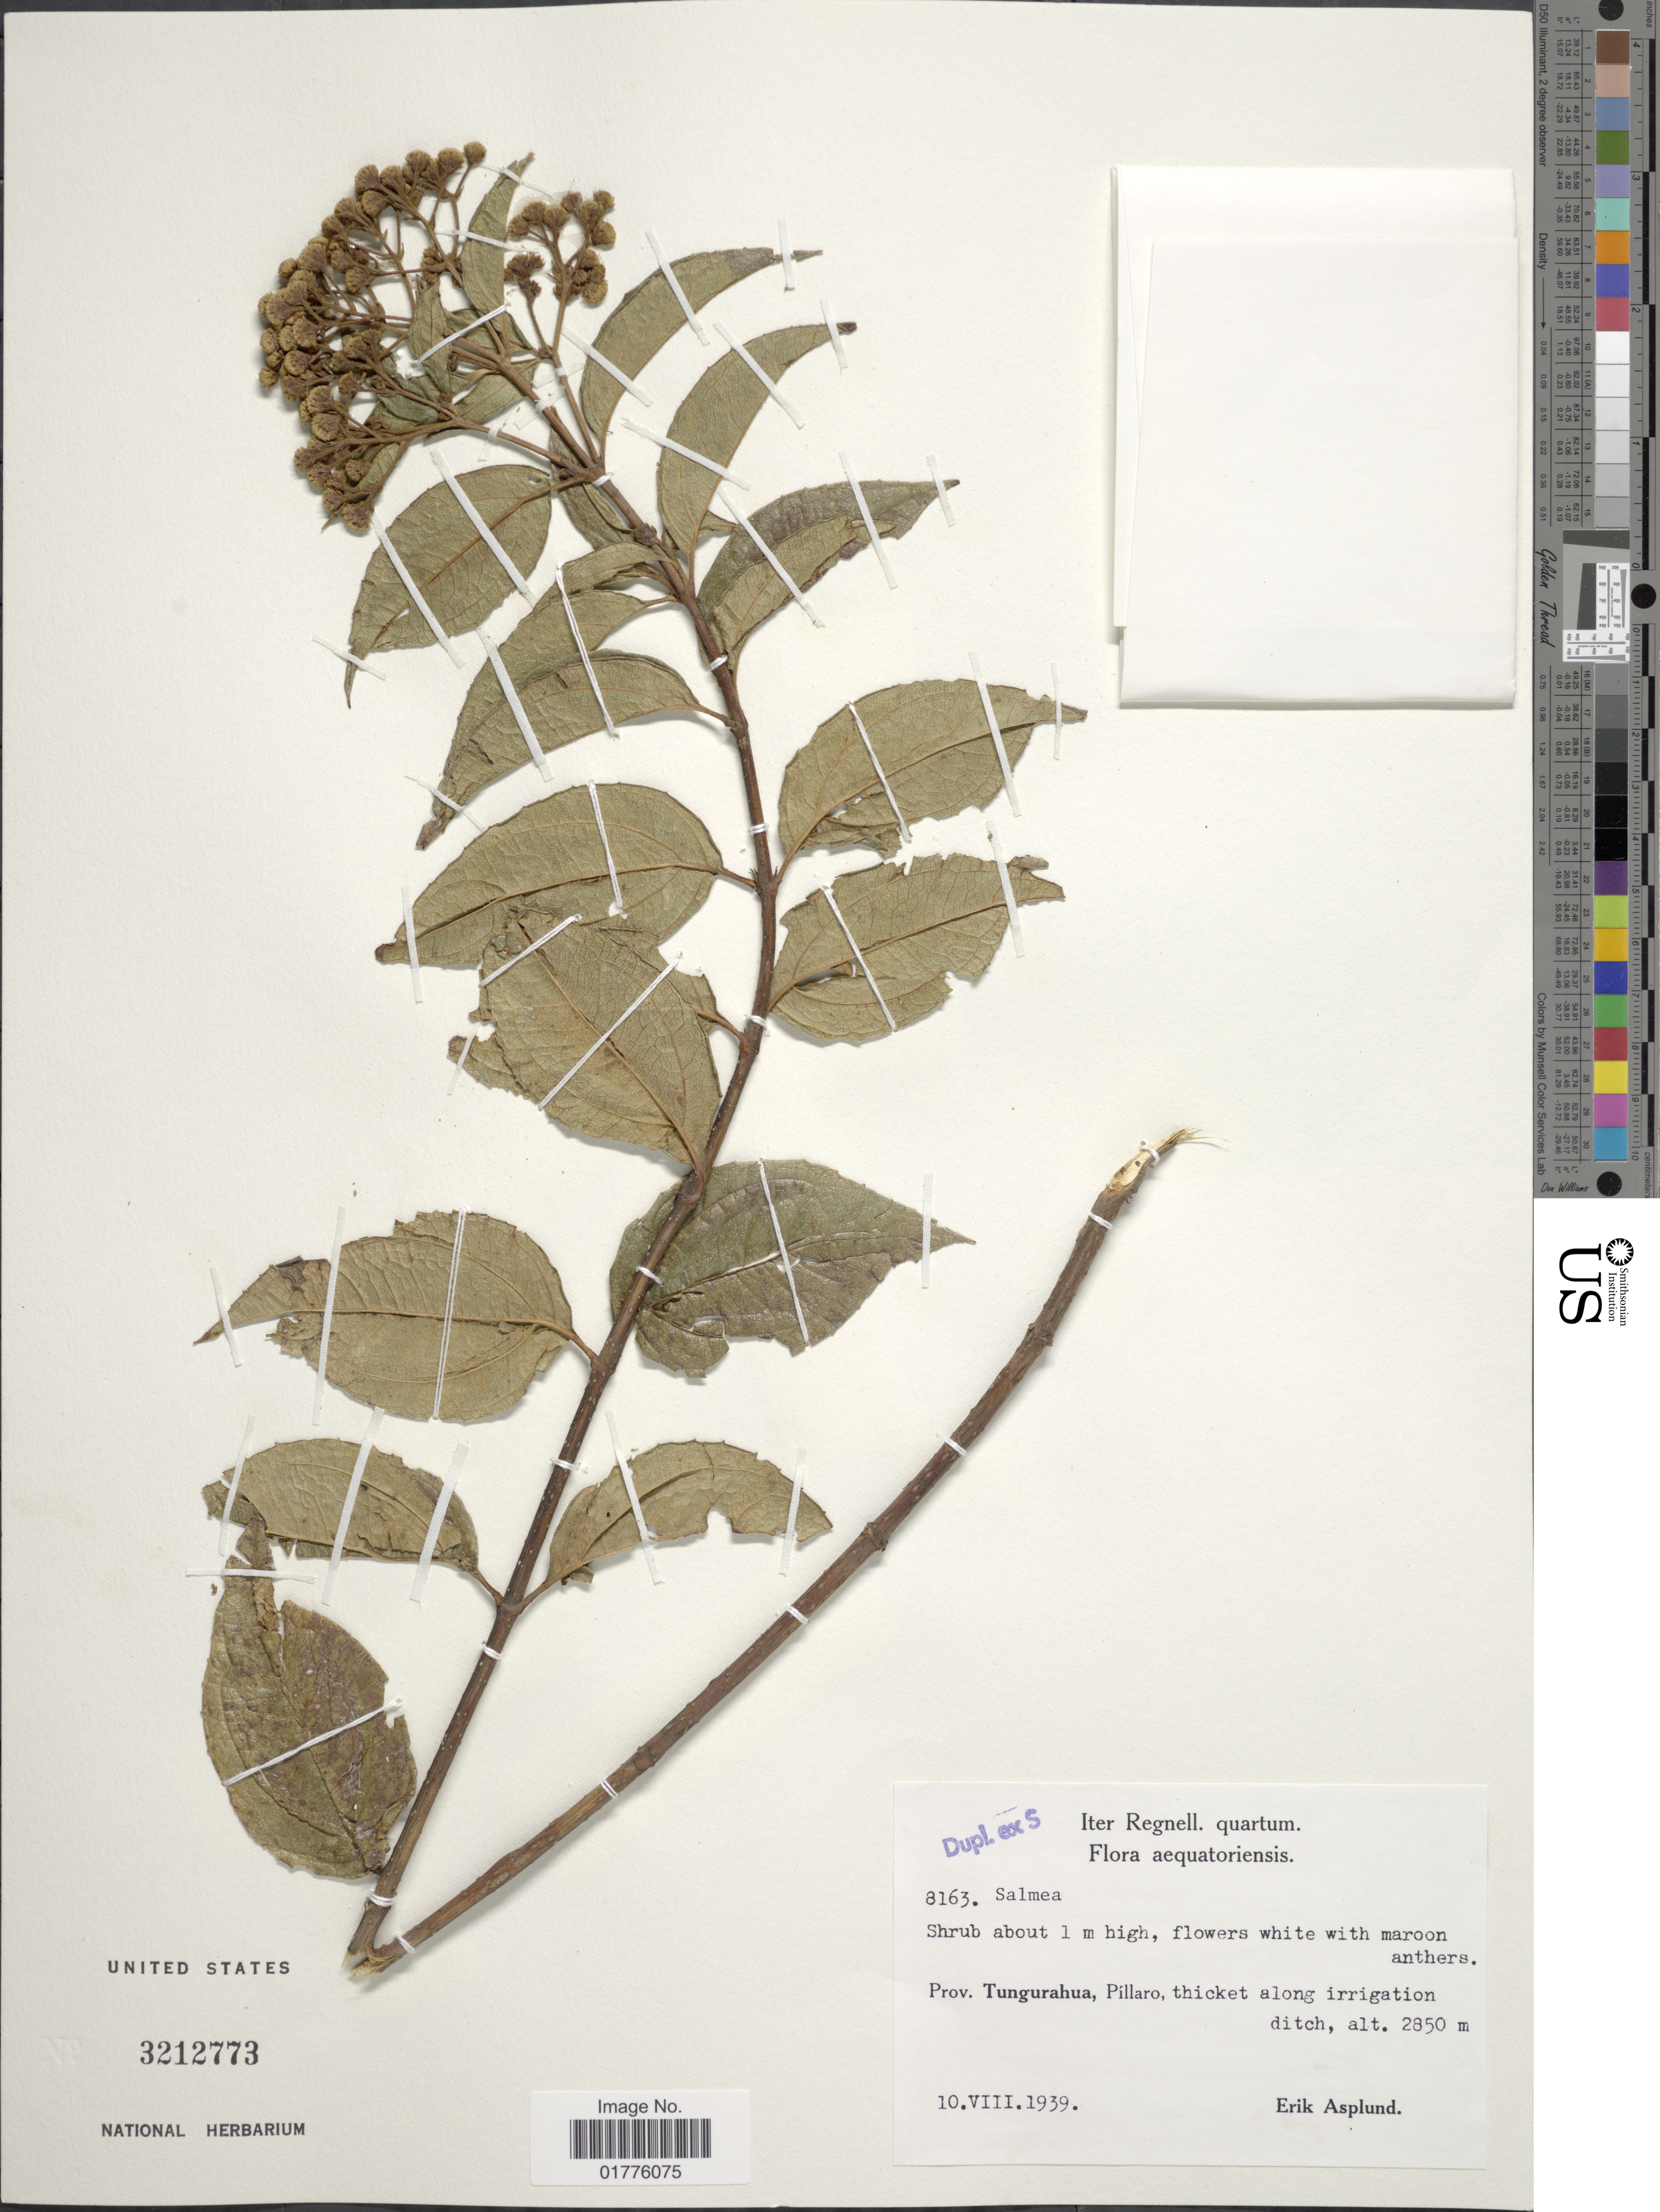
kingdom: Plantae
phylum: Tracheophyta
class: Magnoliopsida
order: Asterales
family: Asteraceae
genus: Salmea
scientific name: Salmea scandens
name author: (L.) DC.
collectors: E. Asplund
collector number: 8163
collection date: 1939-08-10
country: Ecuador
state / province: Tungurahua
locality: Prov. Tungurahua, Pillaro, thicket along irrigation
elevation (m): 2850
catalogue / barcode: US 3212773